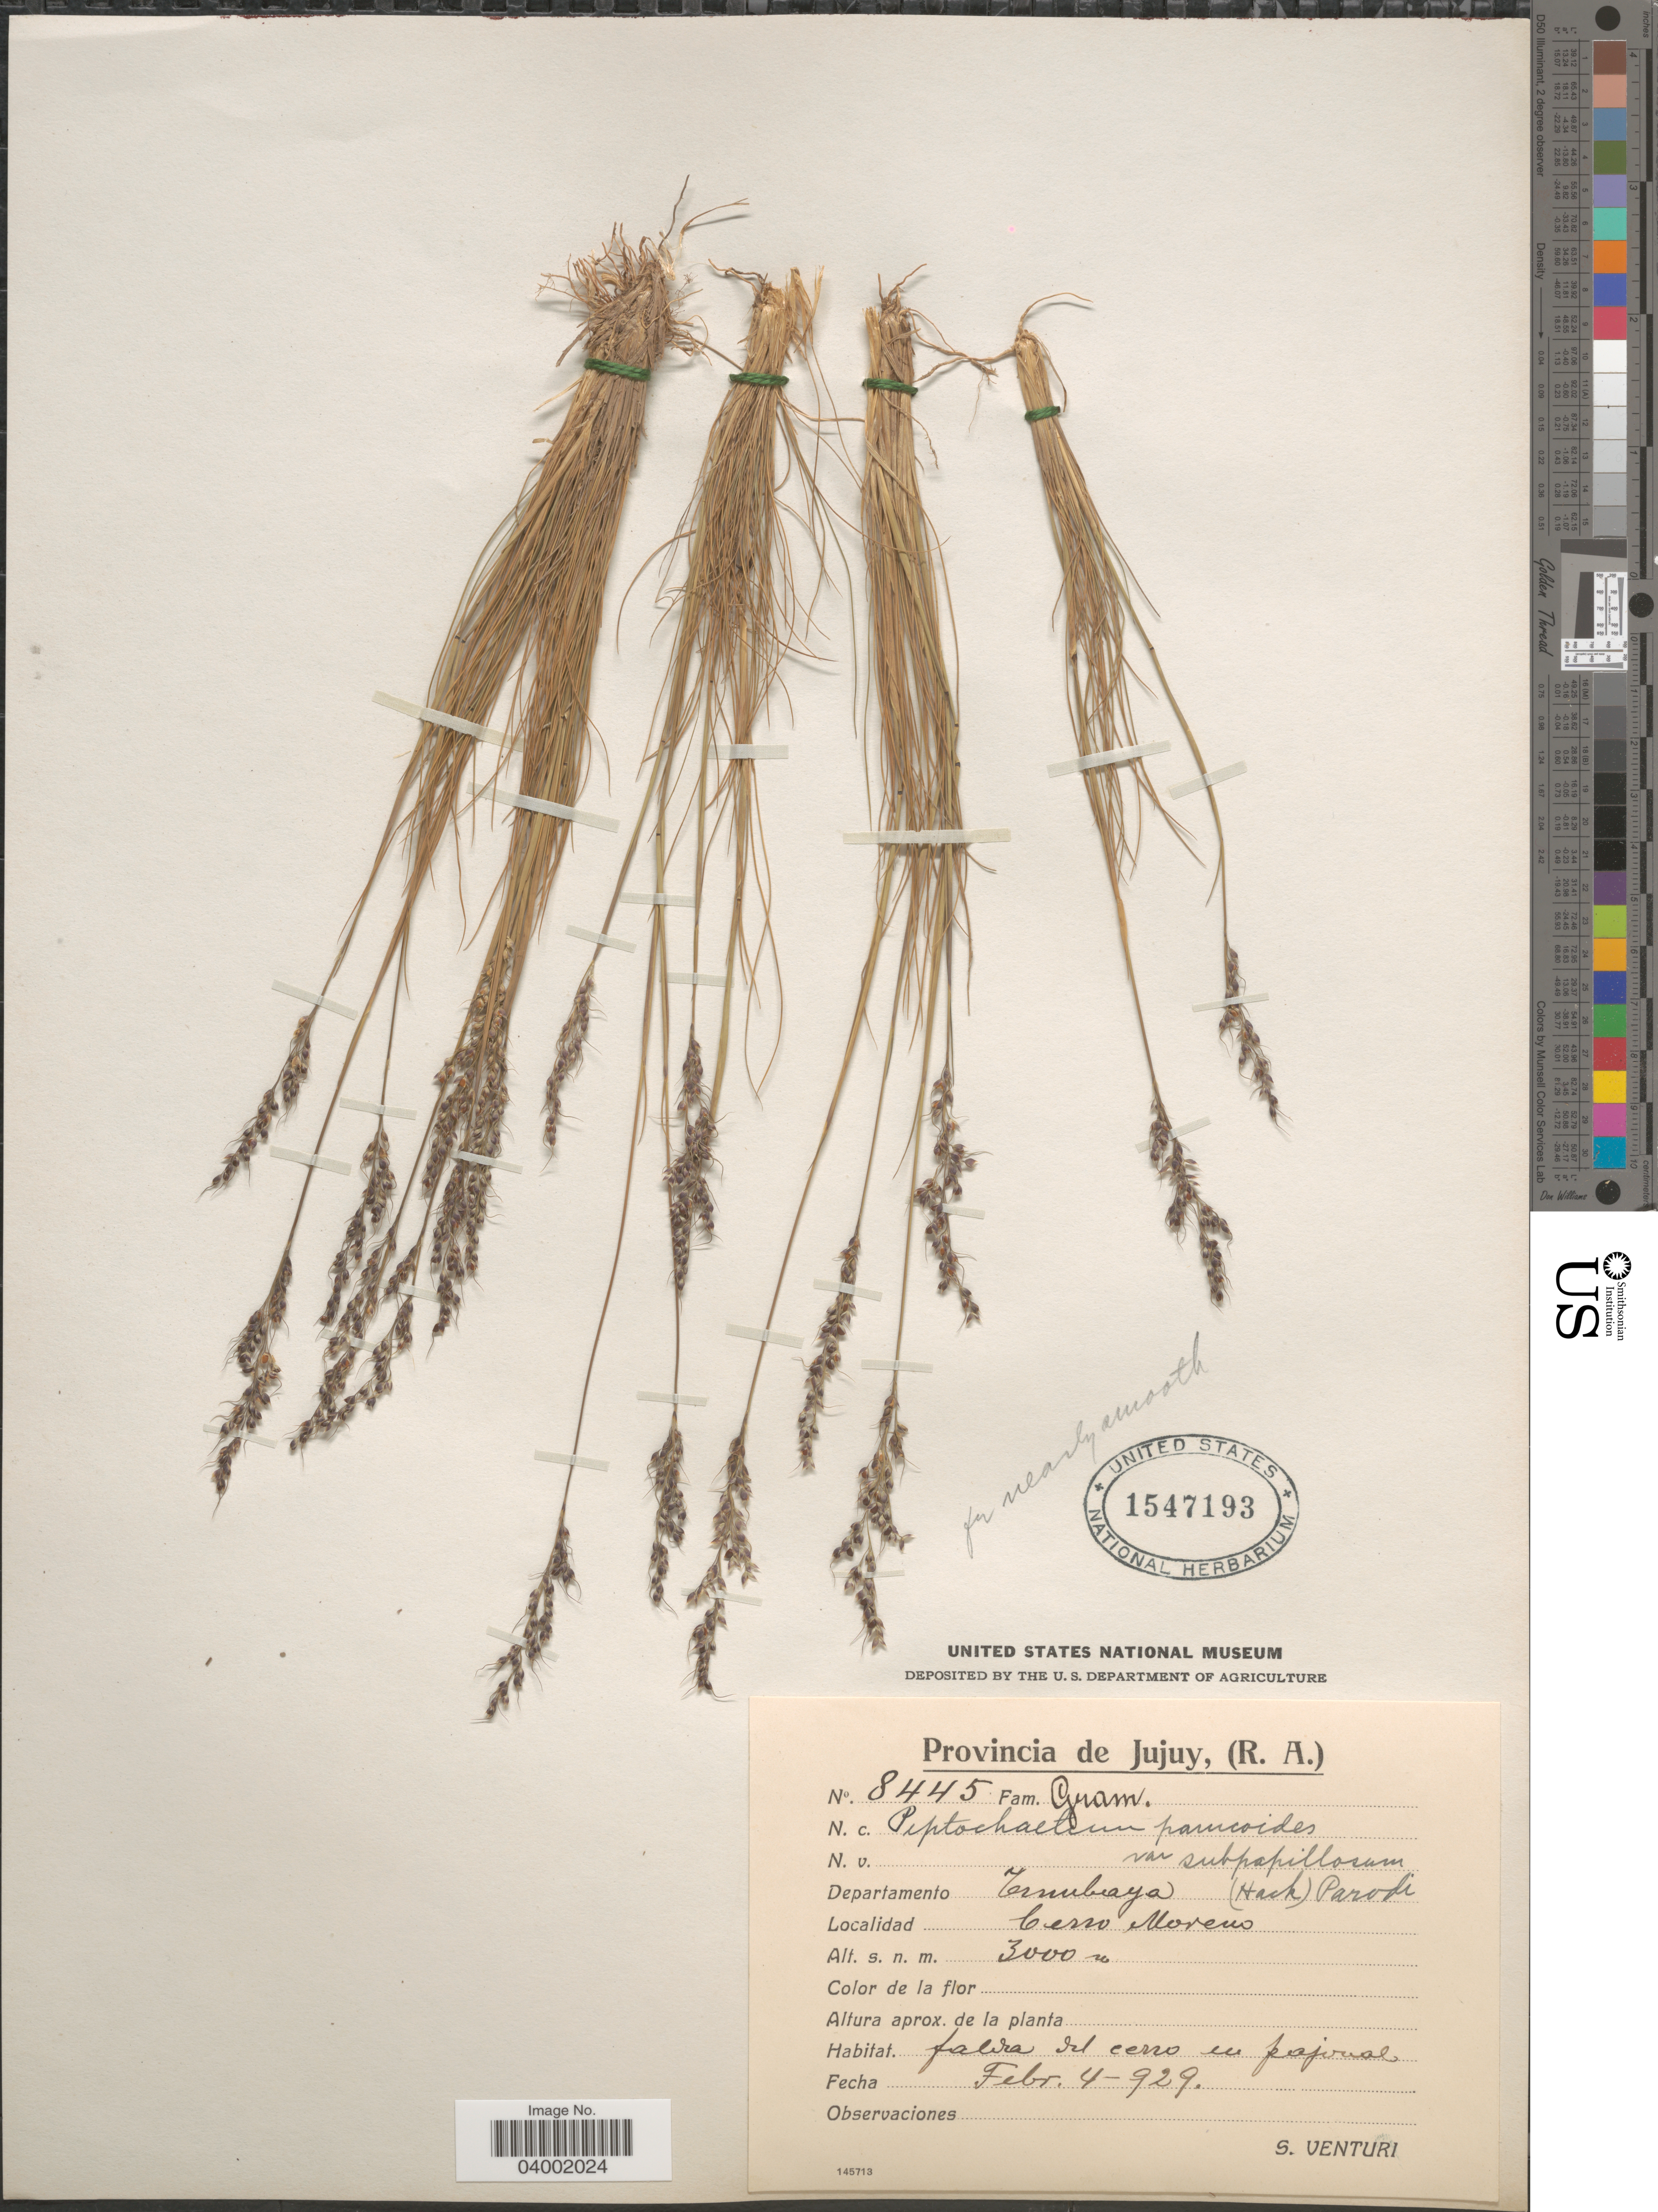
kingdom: Plantae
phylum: Tracheophyta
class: Liliopsida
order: Poales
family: Poaceae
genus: Piptochaetium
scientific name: Piptochaetium panicoides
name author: (Lam.) É. Desv.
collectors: S. Venturi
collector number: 8445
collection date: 1929-02-04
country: Argentina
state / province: Jujuy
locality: Departamento Tumbaya. Cerro Moreno.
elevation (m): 3000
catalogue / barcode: US 1547193